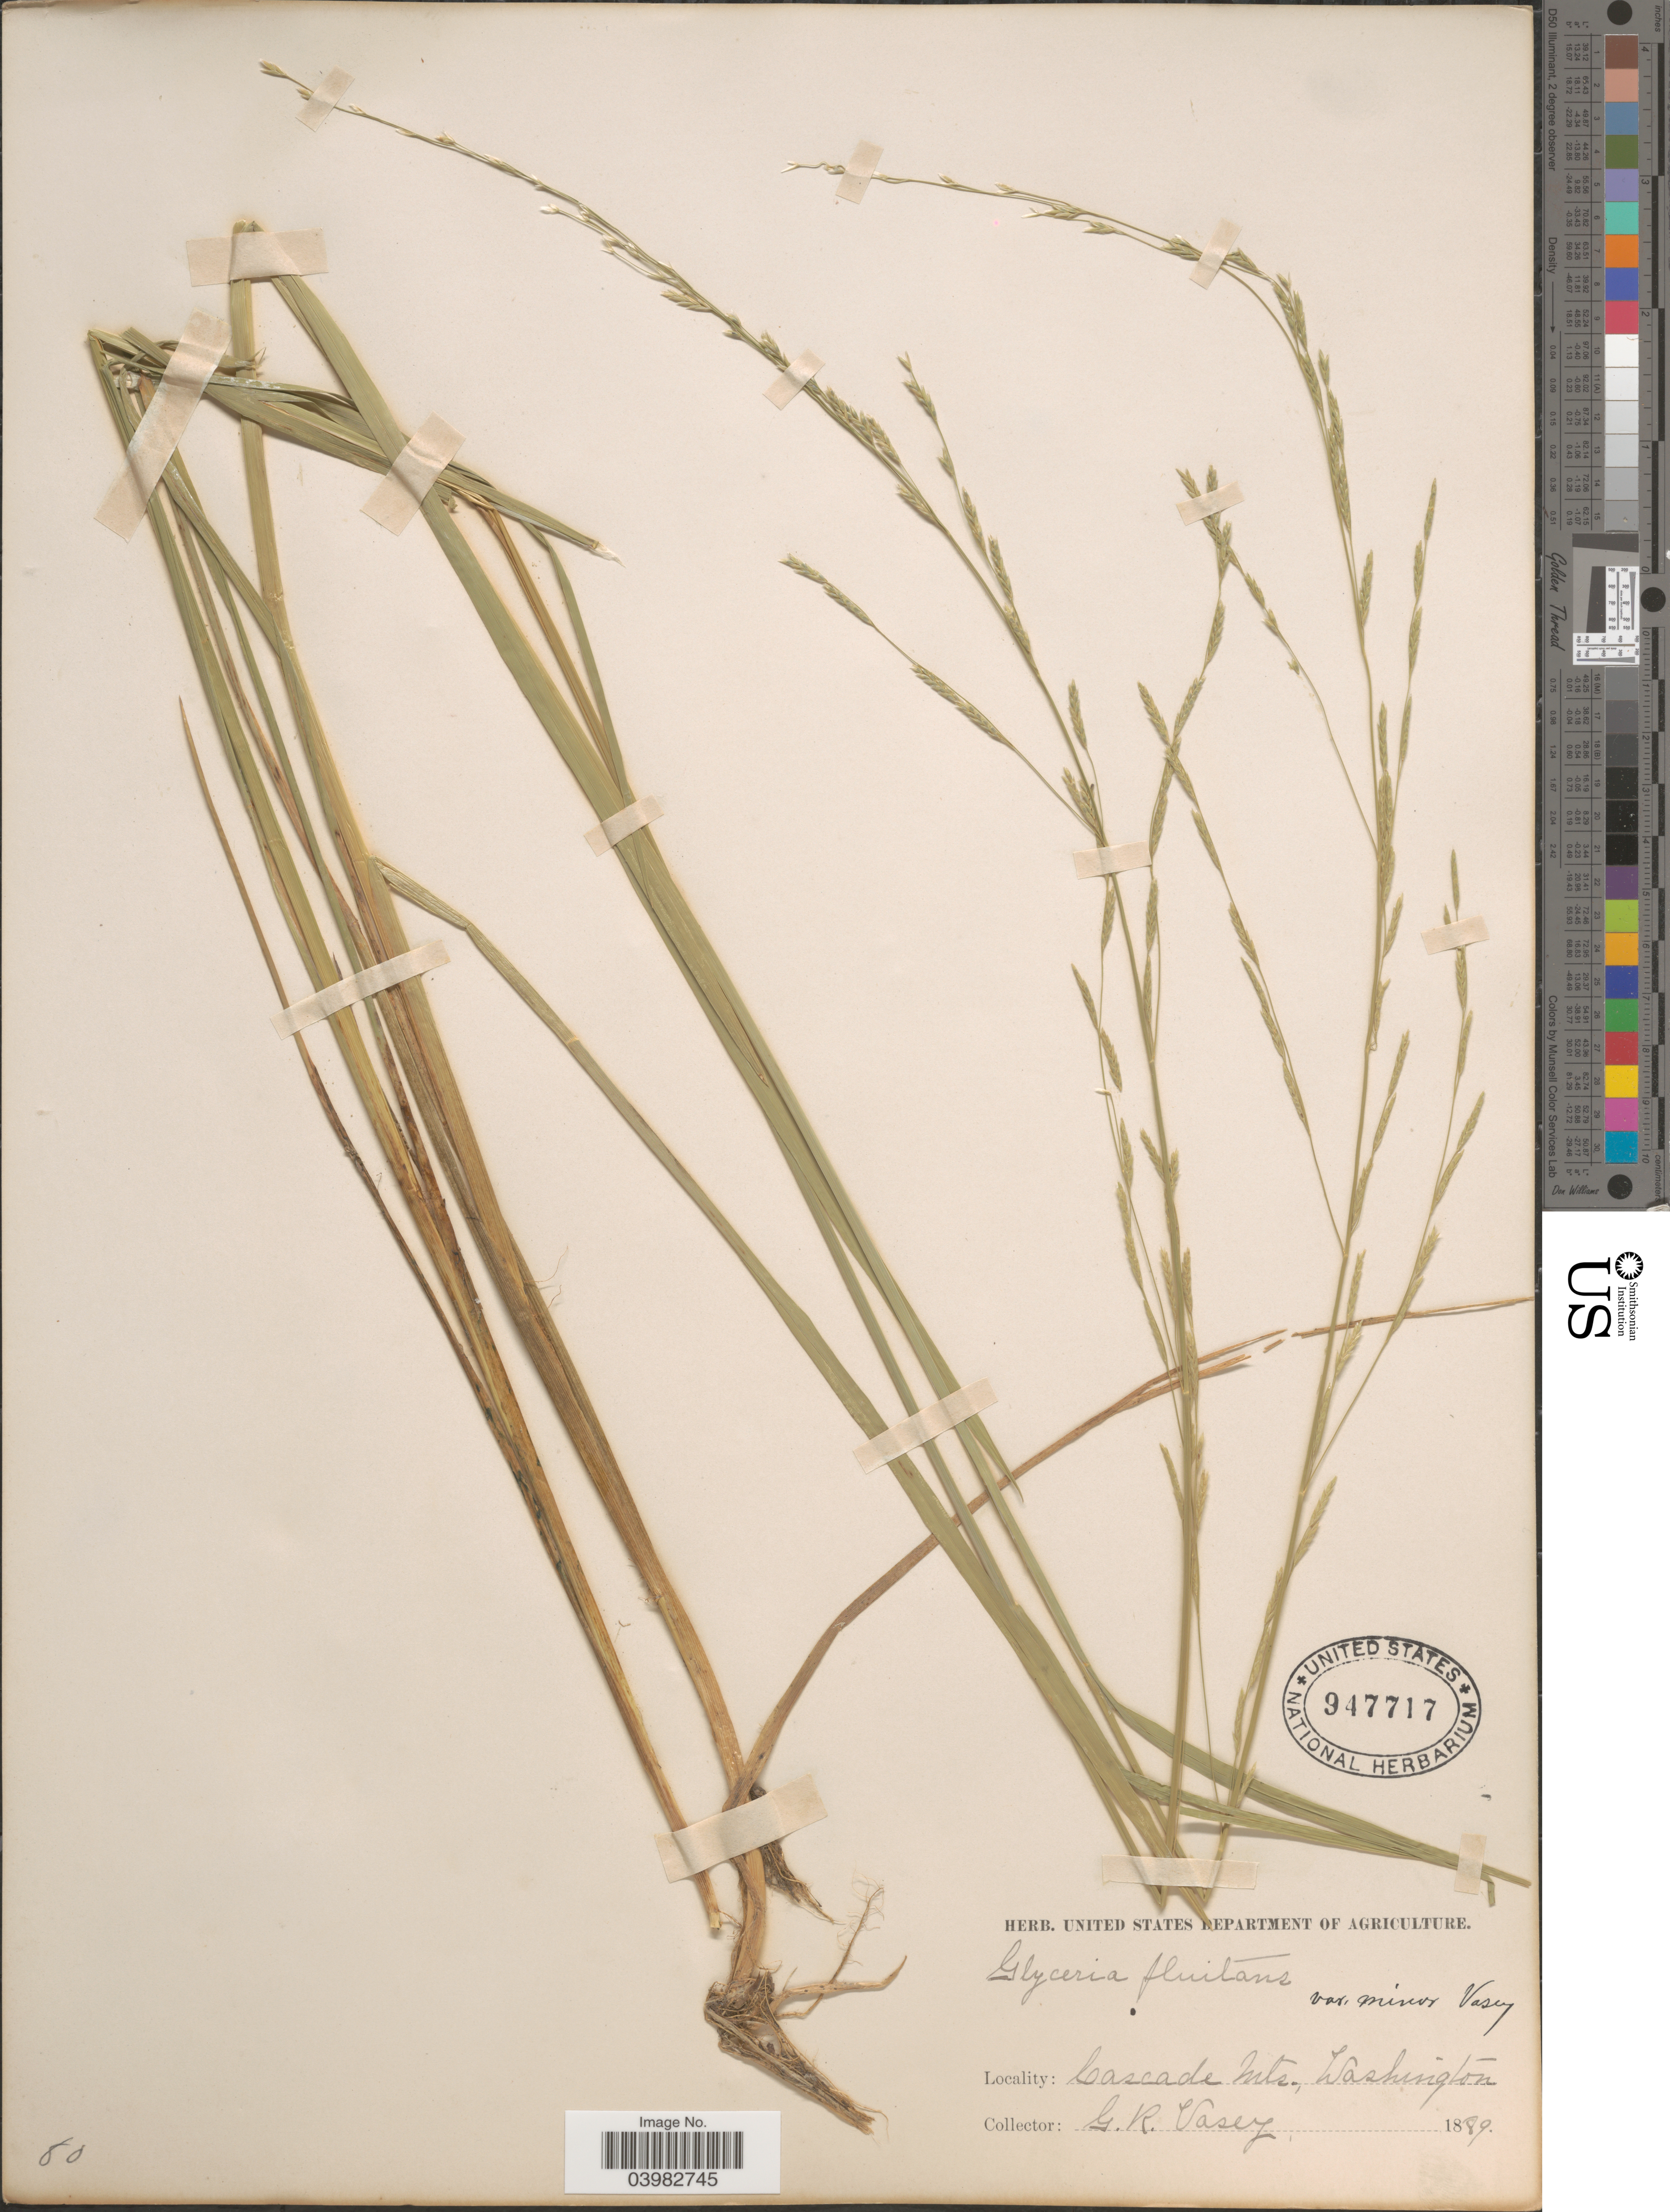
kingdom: Plantae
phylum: Tracheophyta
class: Liliopsida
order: Poales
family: Poaceae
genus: Glyceria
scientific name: Glyceria borealis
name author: (Nash) Batchelder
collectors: G. R. Vasey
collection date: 1889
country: United States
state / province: Washington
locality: Cascade Mts.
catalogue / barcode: US 947717